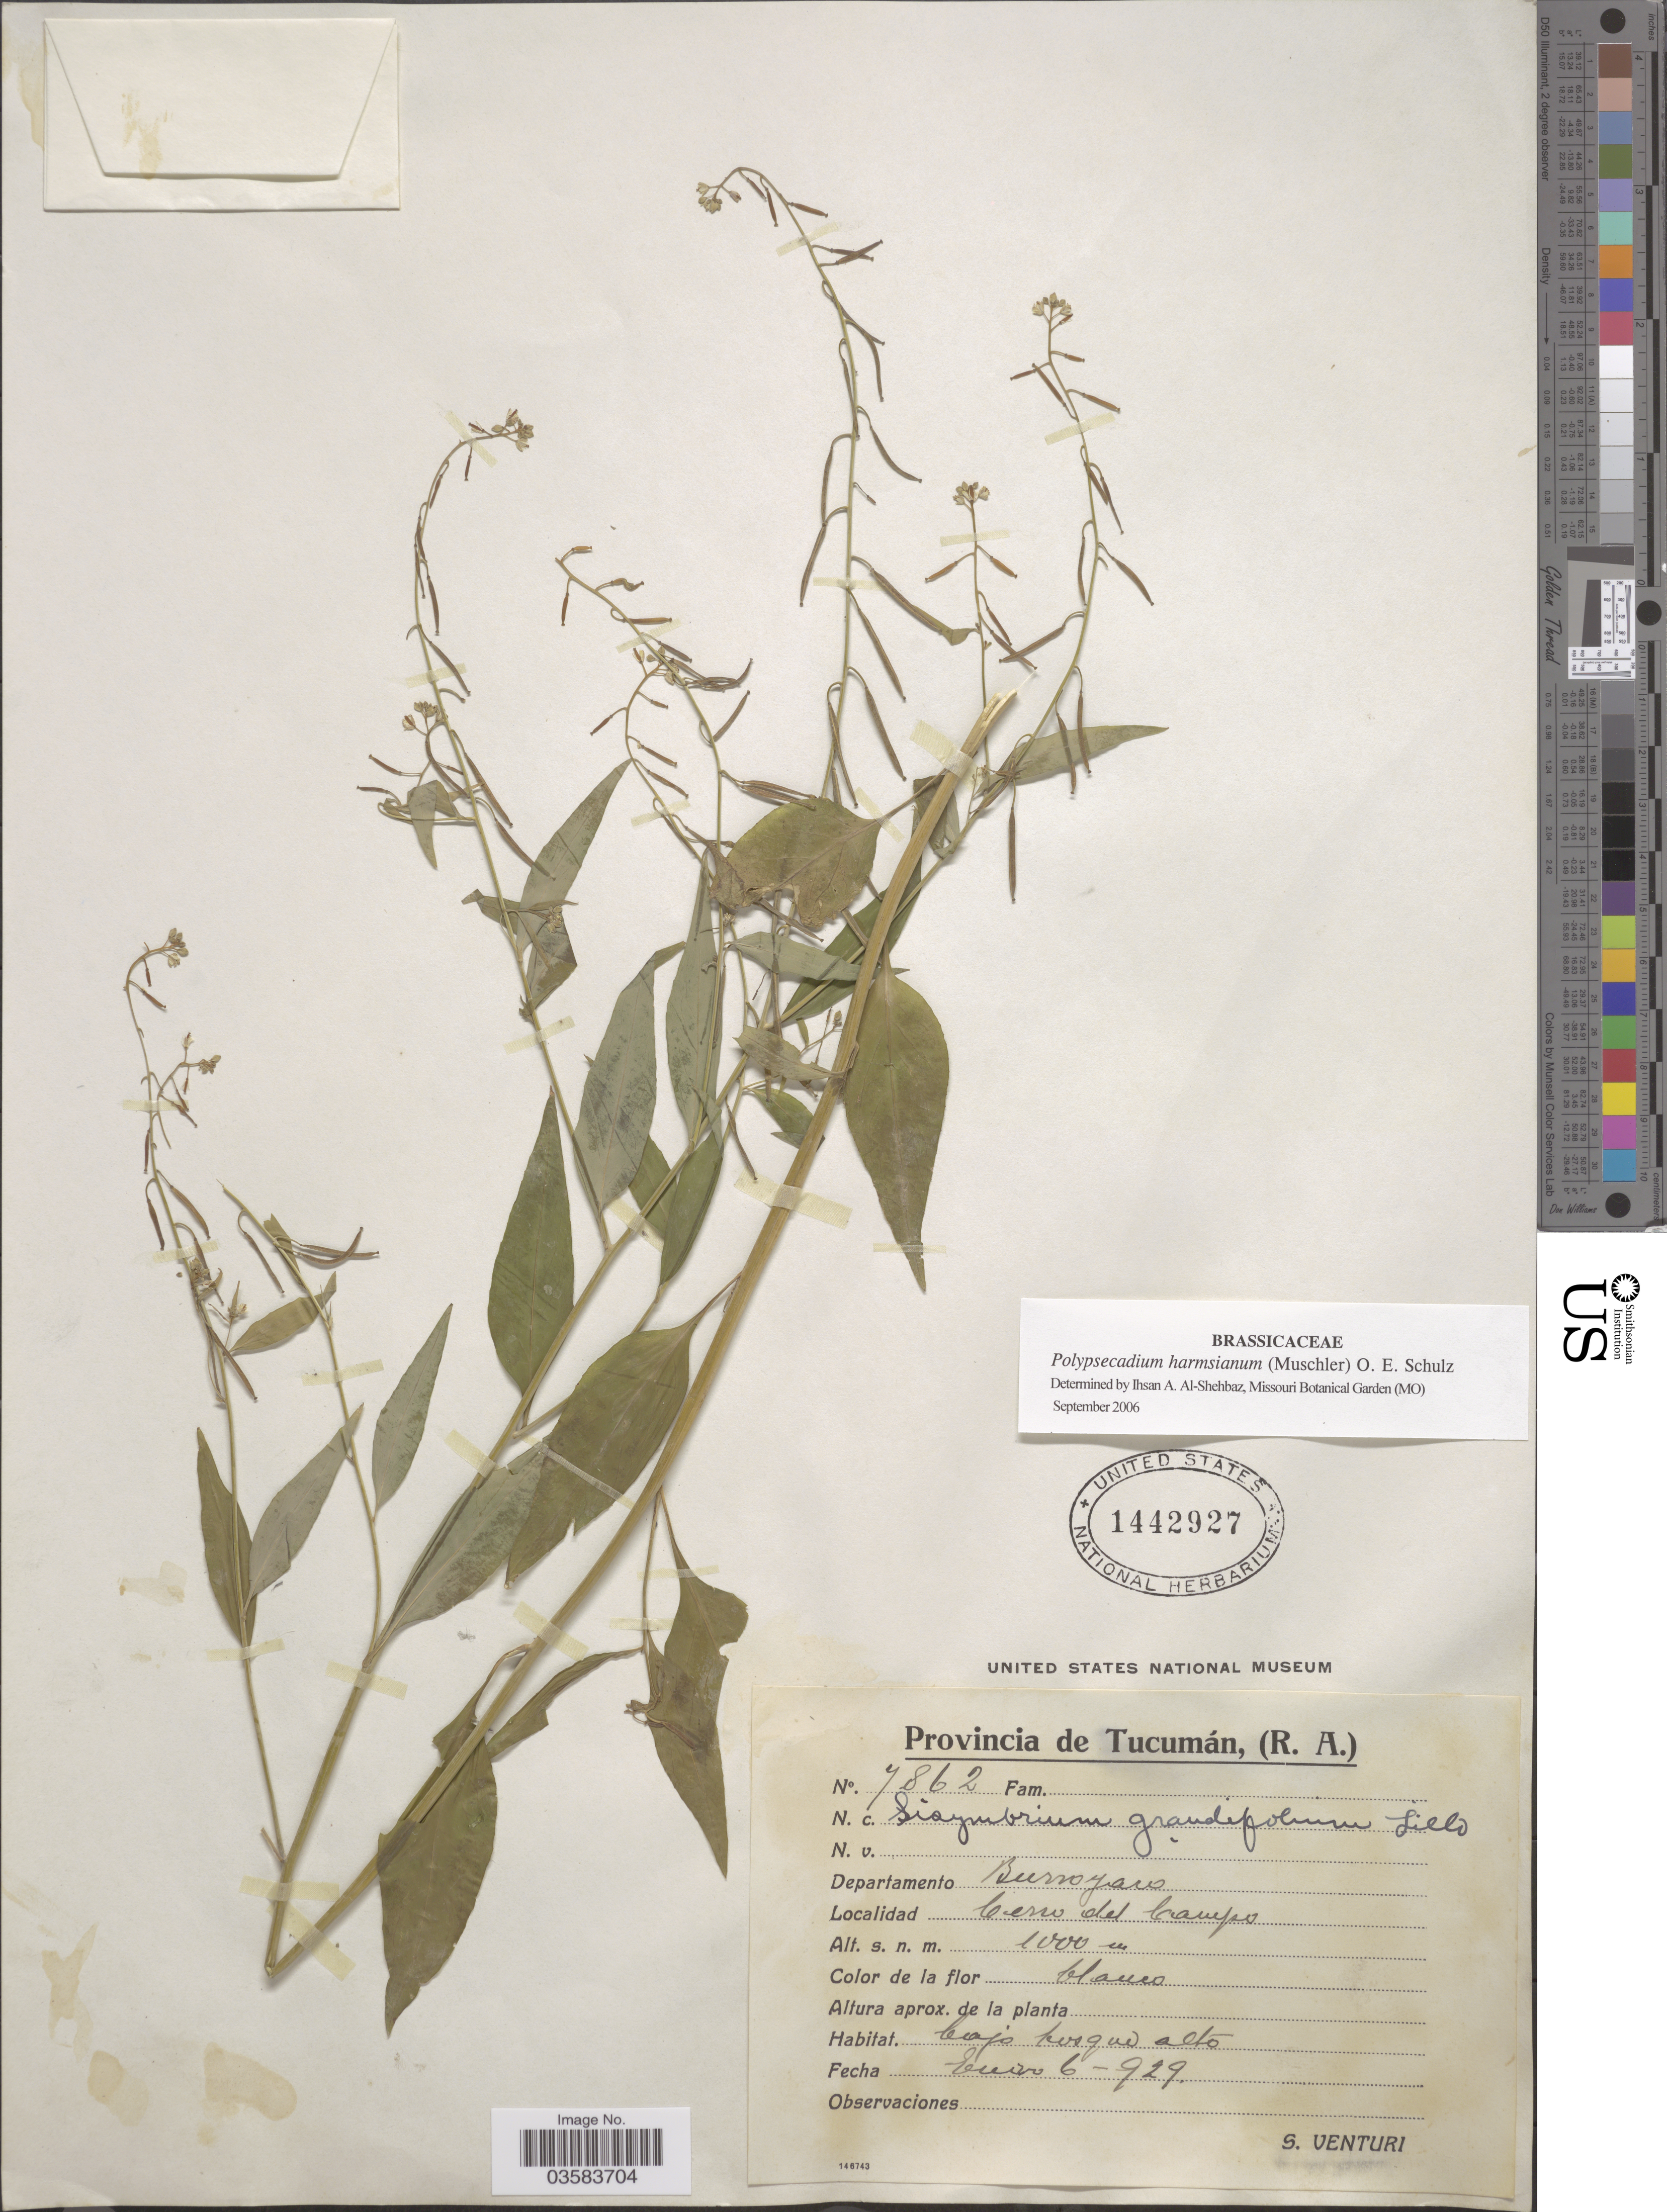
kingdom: Plantae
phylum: Tracheophyta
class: Magnoliopsida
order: Brassicales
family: Brassicaceae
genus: Polypsecadium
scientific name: Polypsecadium harmsianum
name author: (Muschl.) O.E. Schulz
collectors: S. Venturi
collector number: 7862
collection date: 1929-01-06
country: Argentina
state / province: Tucuman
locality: Departamento Burroyaco. Cerro del Campo.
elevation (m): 1000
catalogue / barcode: US 1442927